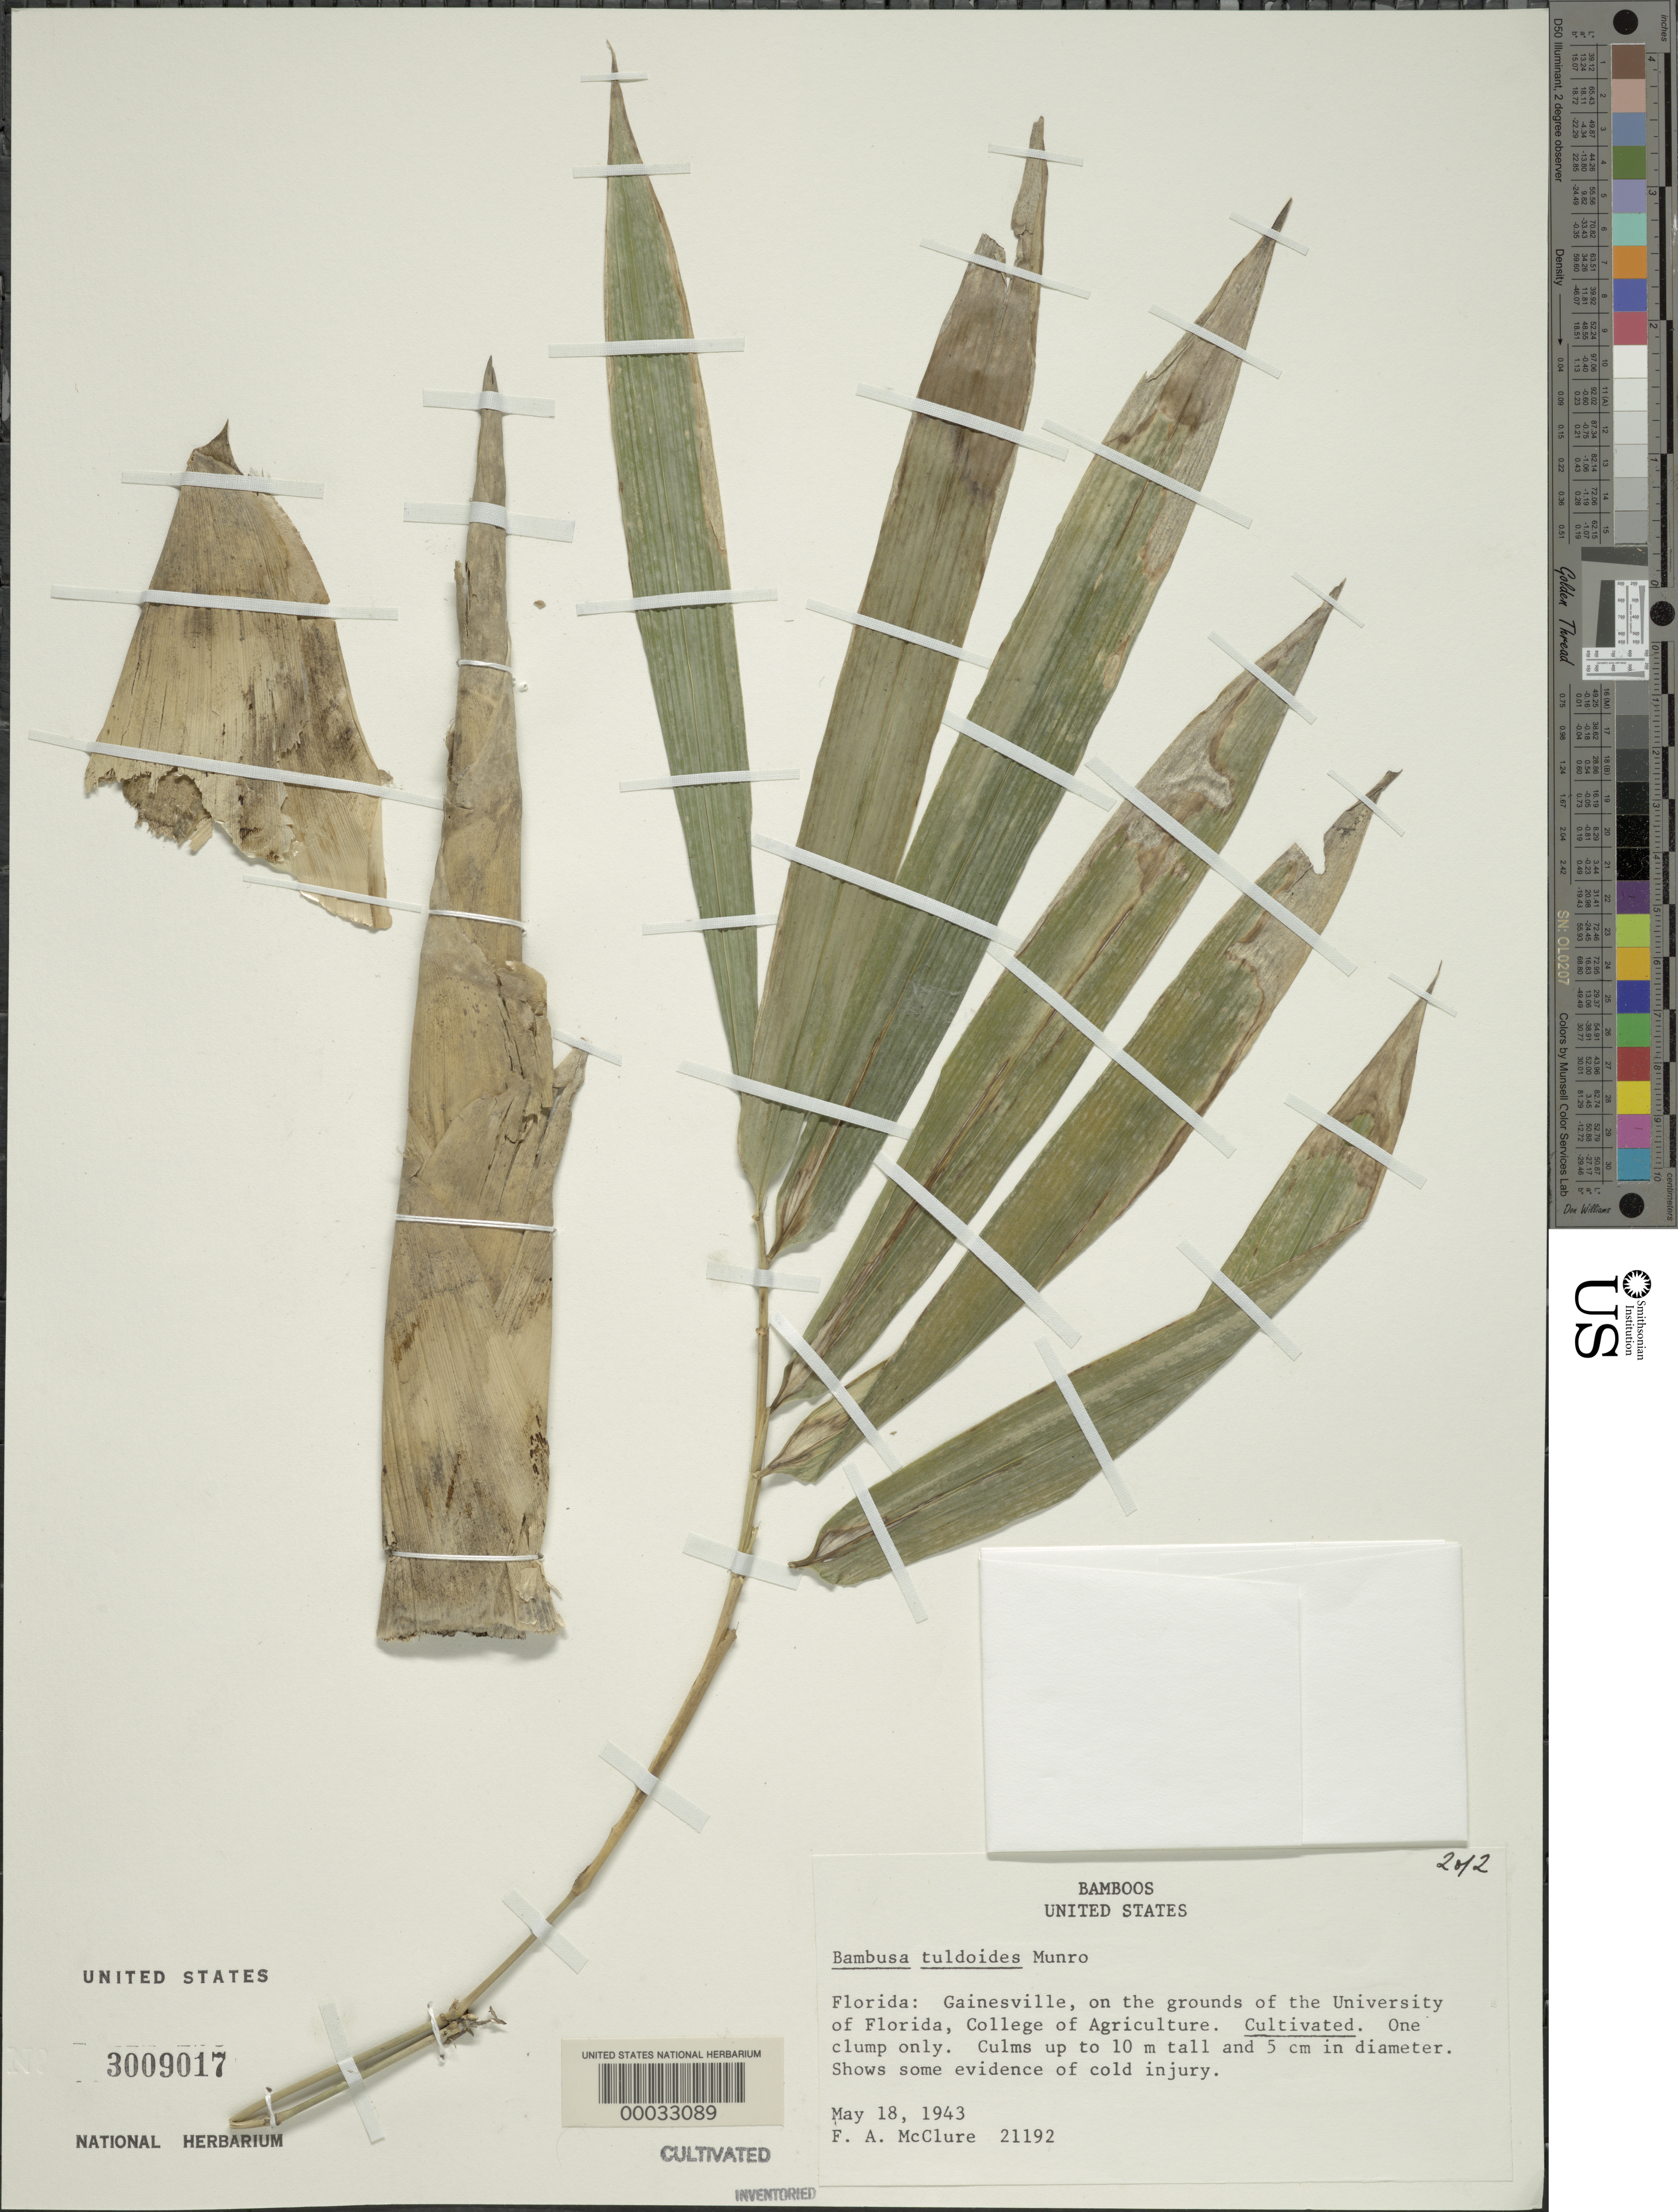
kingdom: Plantae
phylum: Tracheophyta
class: Liliopsida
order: Poales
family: Poaceae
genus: Bambusa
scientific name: Bambusa tuldoides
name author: Munro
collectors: F. A. McClure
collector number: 21192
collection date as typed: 18 May 1943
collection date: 1943-05-18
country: United States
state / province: Florida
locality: Univ. of florida, gainesville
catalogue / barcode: US 3009017